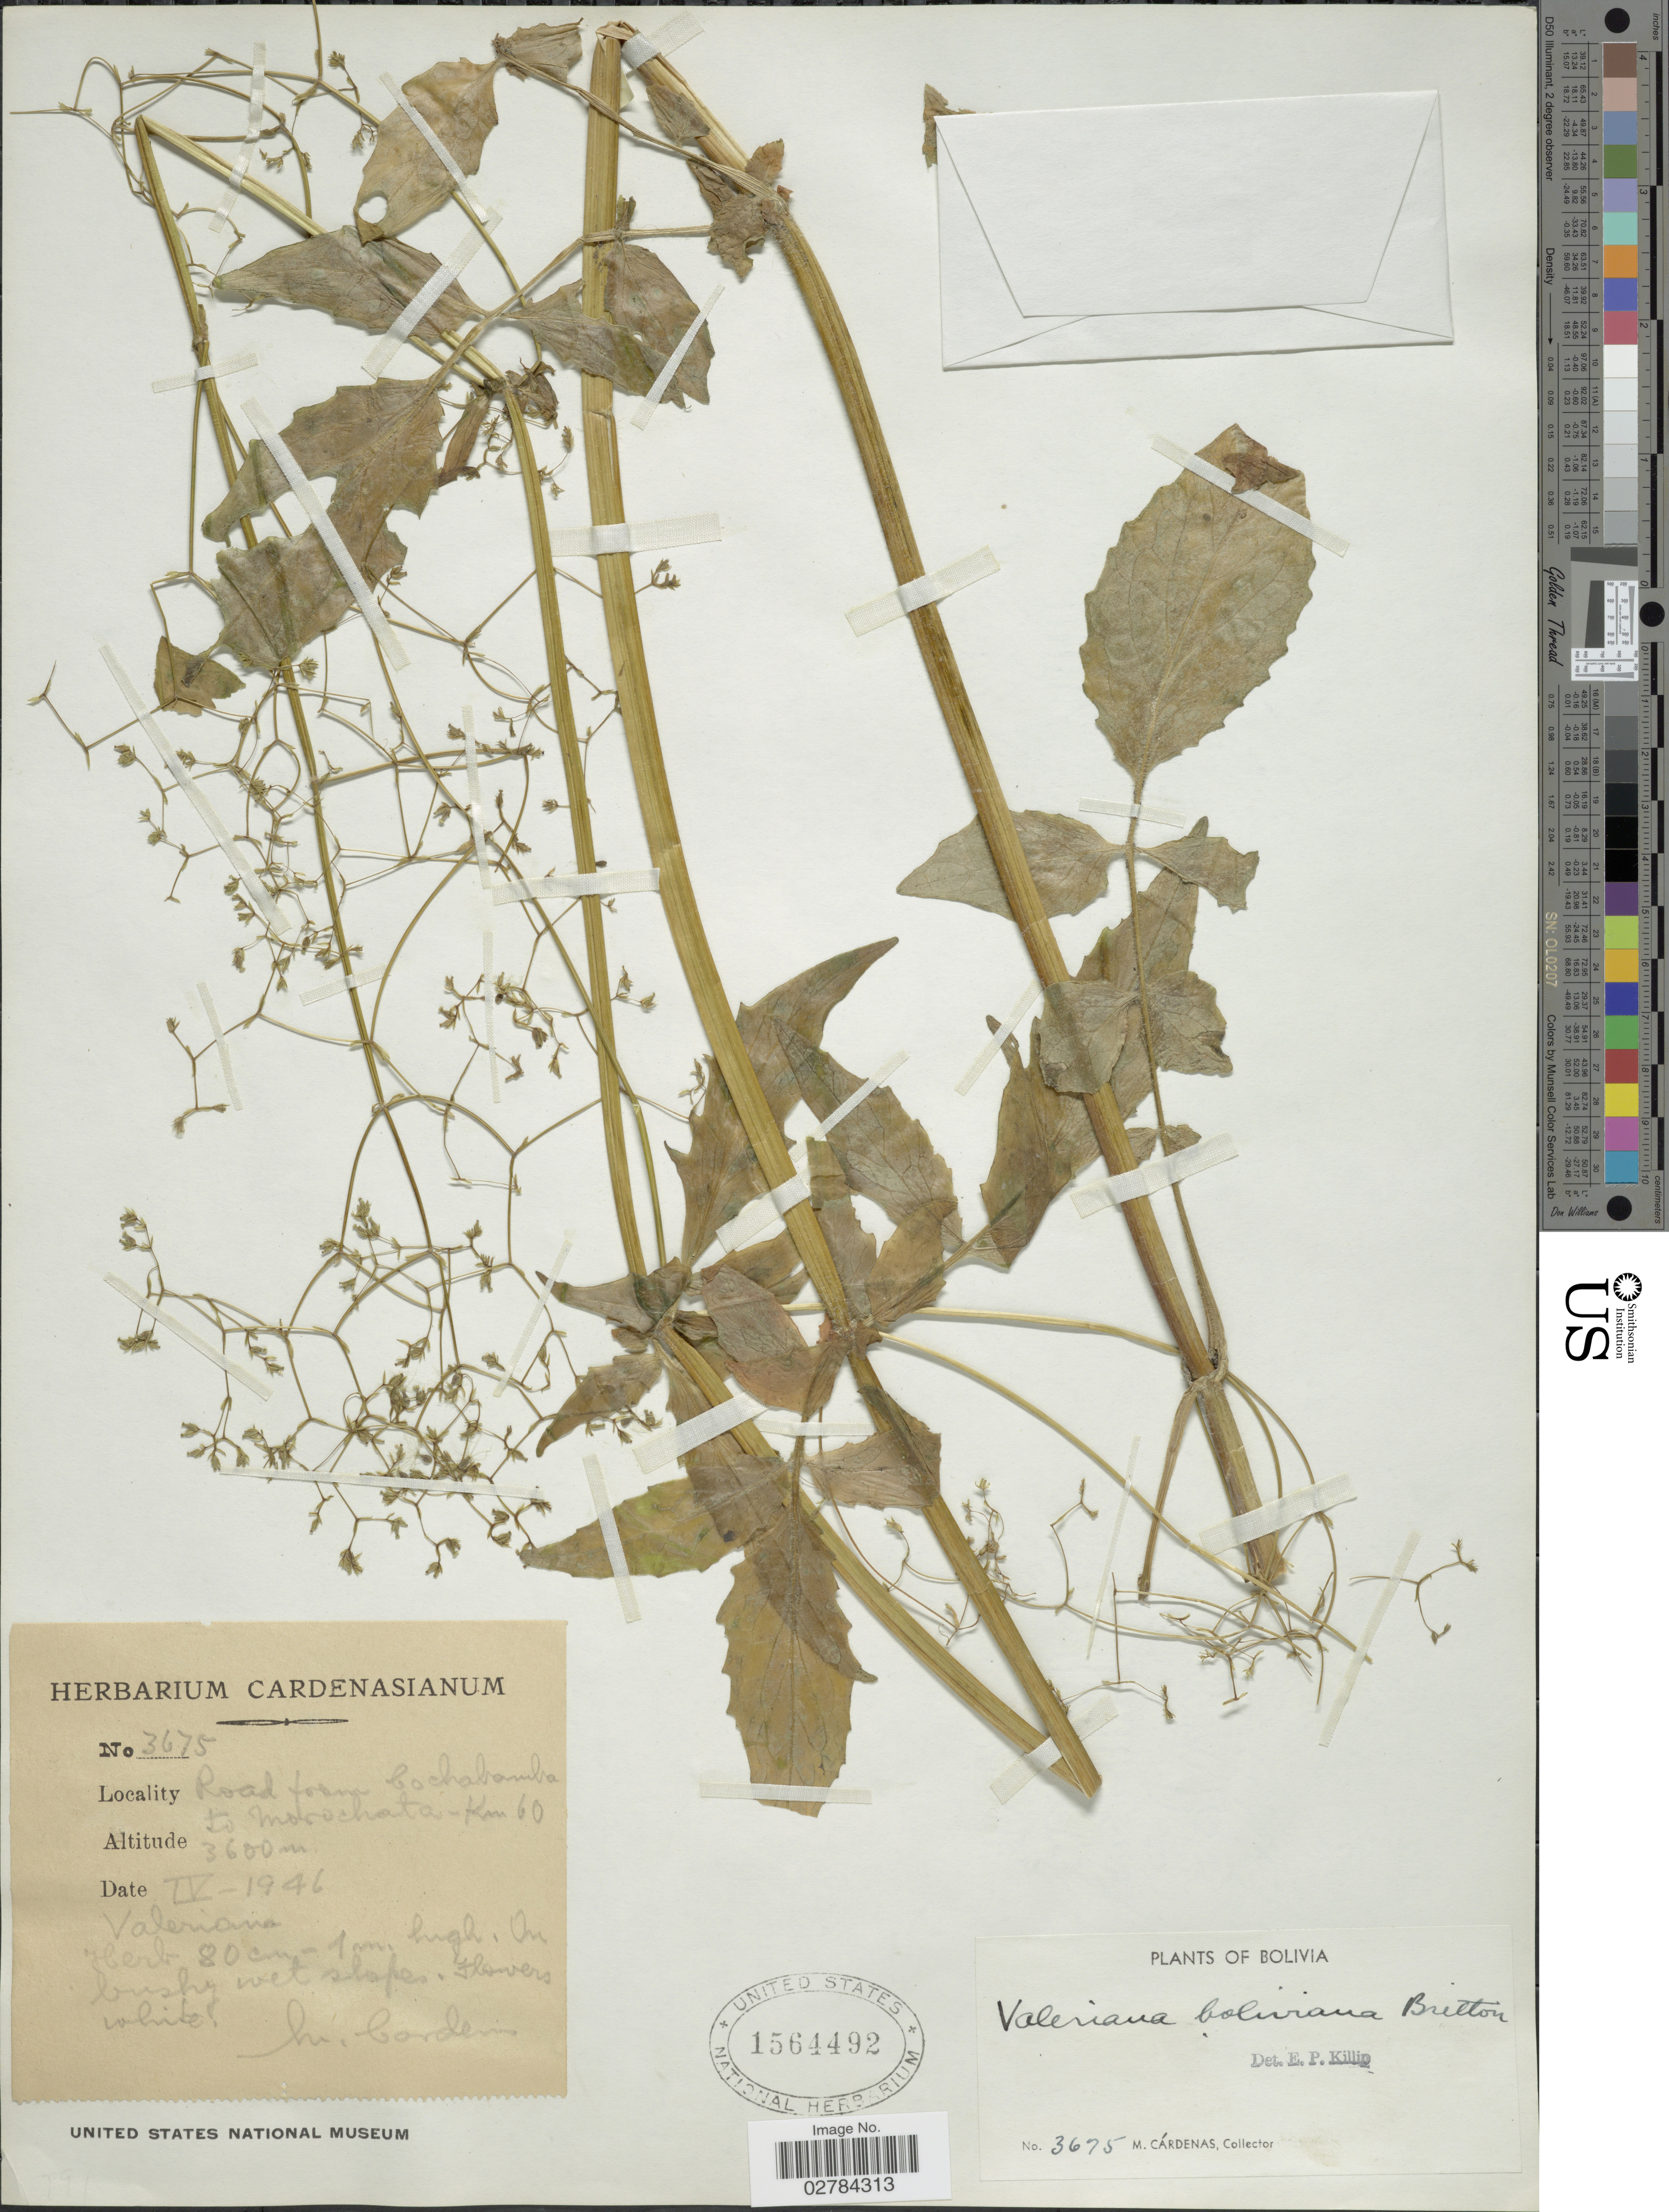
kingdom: Plantae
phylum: Tracheophyta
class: Magnoliopsida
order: Dipsacales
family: Caprifoliaceae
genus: Valeriana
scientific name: Valeriana boliviana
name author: Britton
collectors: M. Cárdenas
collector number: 3695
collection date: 1946-04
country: Bolivia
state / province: Cochabamba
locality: Road from Cochabamba to Morochata-Km 60.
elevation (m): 3600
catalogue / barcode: US 1564492